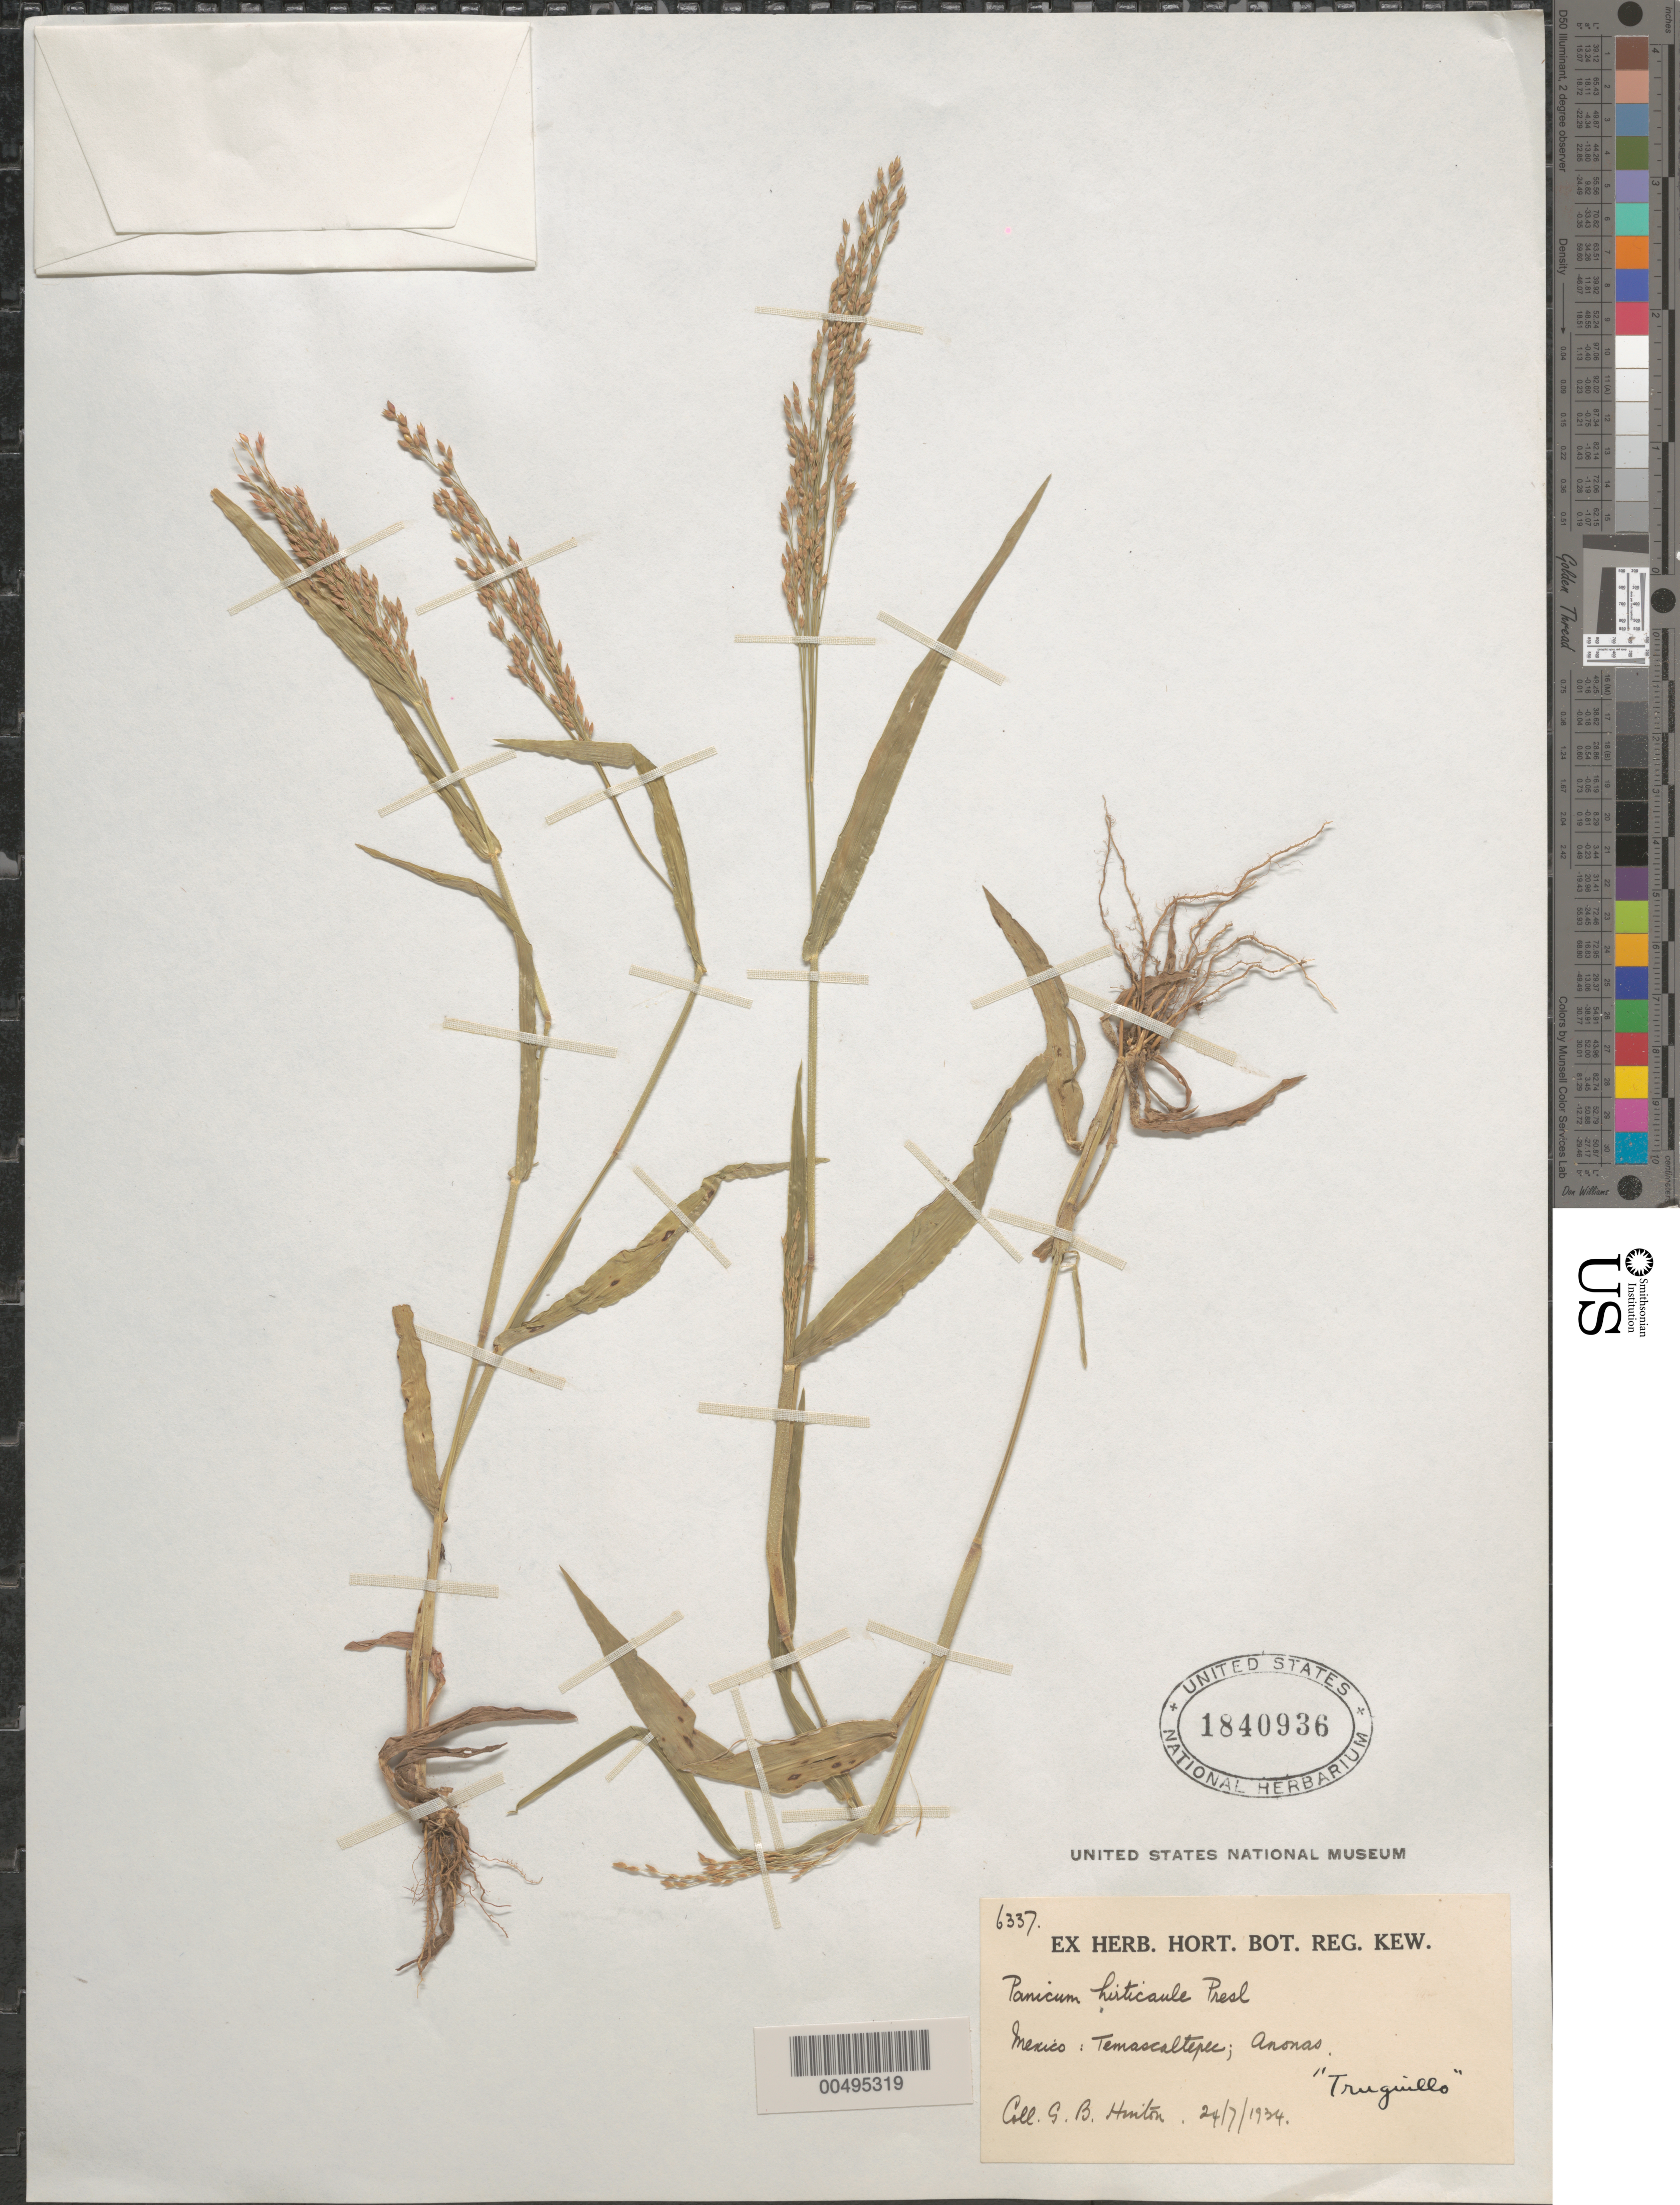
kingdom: Plantae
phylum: Tracheophyta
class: Liliopsida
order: Poales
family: Poaceae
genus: Panicum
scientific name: Panicum hirticaule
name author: J. Presl in C. Presl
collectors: G. B. Hinton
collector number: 6337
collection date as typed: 24 Jul 1934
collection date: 1934-07-24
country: Mexico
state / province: México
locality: Temascaltepec, Anonas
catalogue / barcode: US 1840936